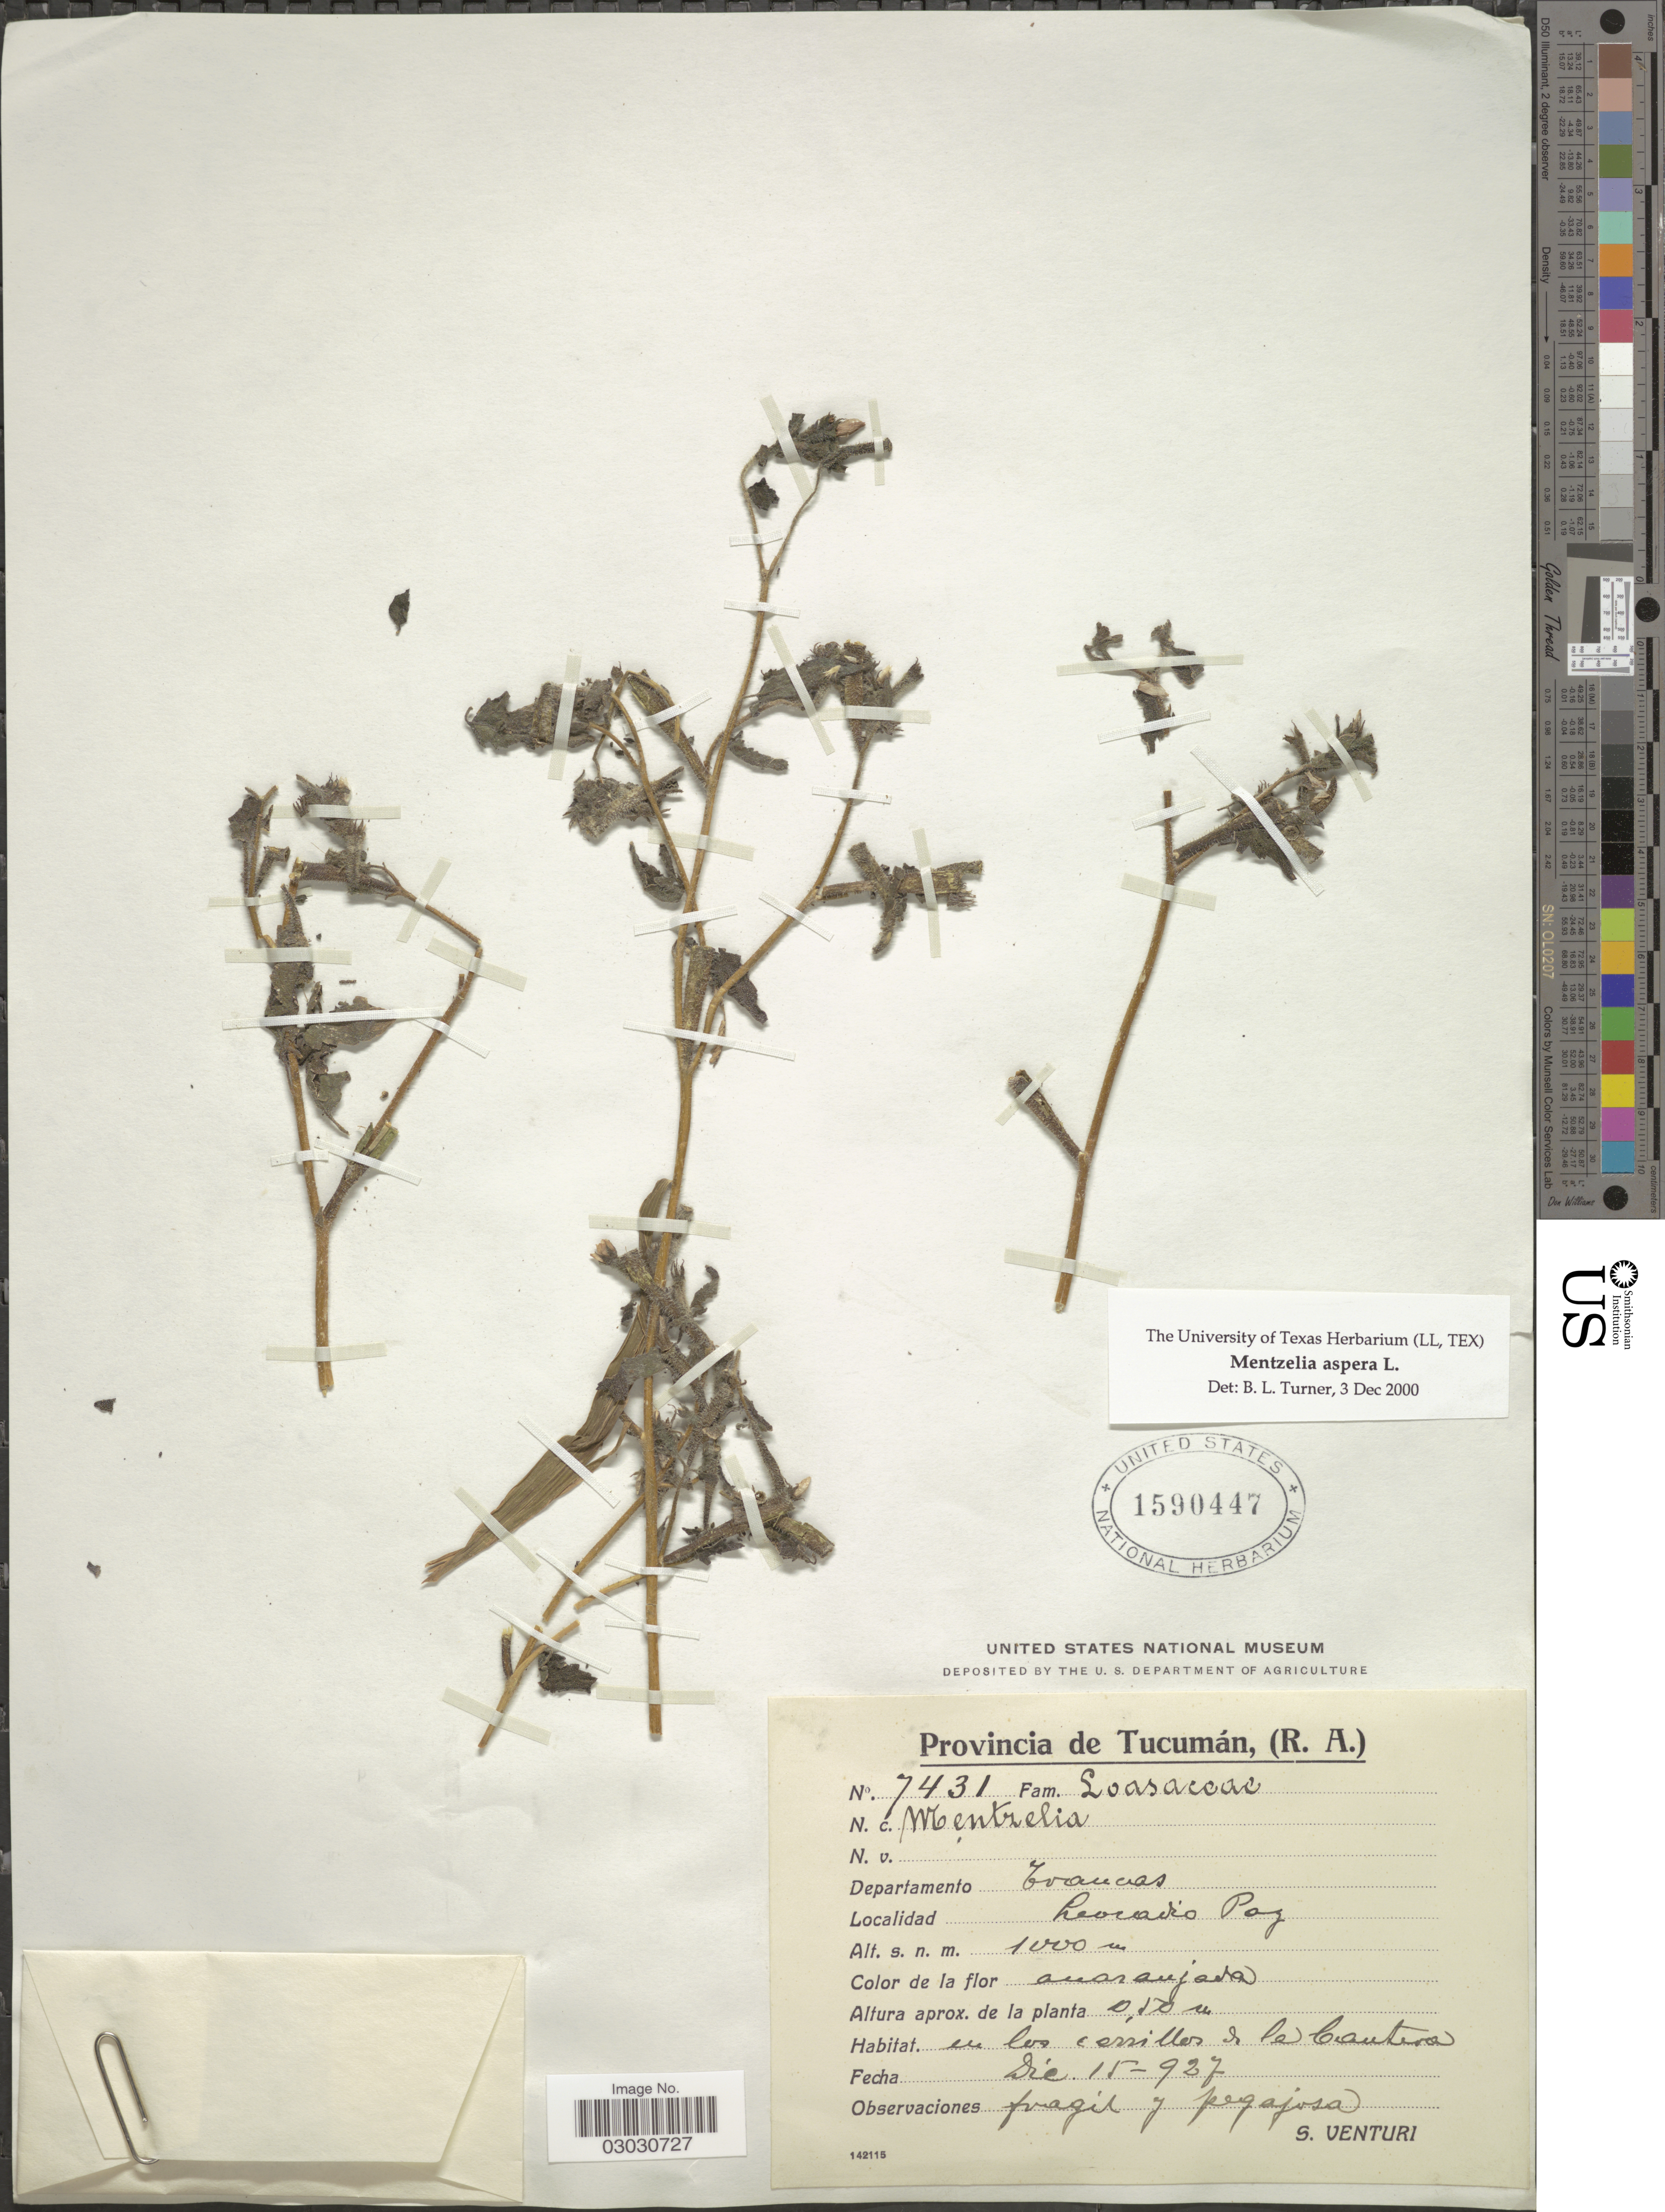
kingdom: Plantae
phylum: Tracheophyta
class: Magnoliopsida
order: Cornales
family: Loasaceae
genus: Mentzelia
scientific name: Mentzelia aspera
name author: L.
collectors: S. Venturi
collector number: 7431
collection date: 1927-12-15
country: Argentina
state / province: Tucuman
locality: Tucumán, (R. A.). Departamento Trancas. Leocadio Paz.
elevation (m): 1000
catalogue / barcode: US 1590447